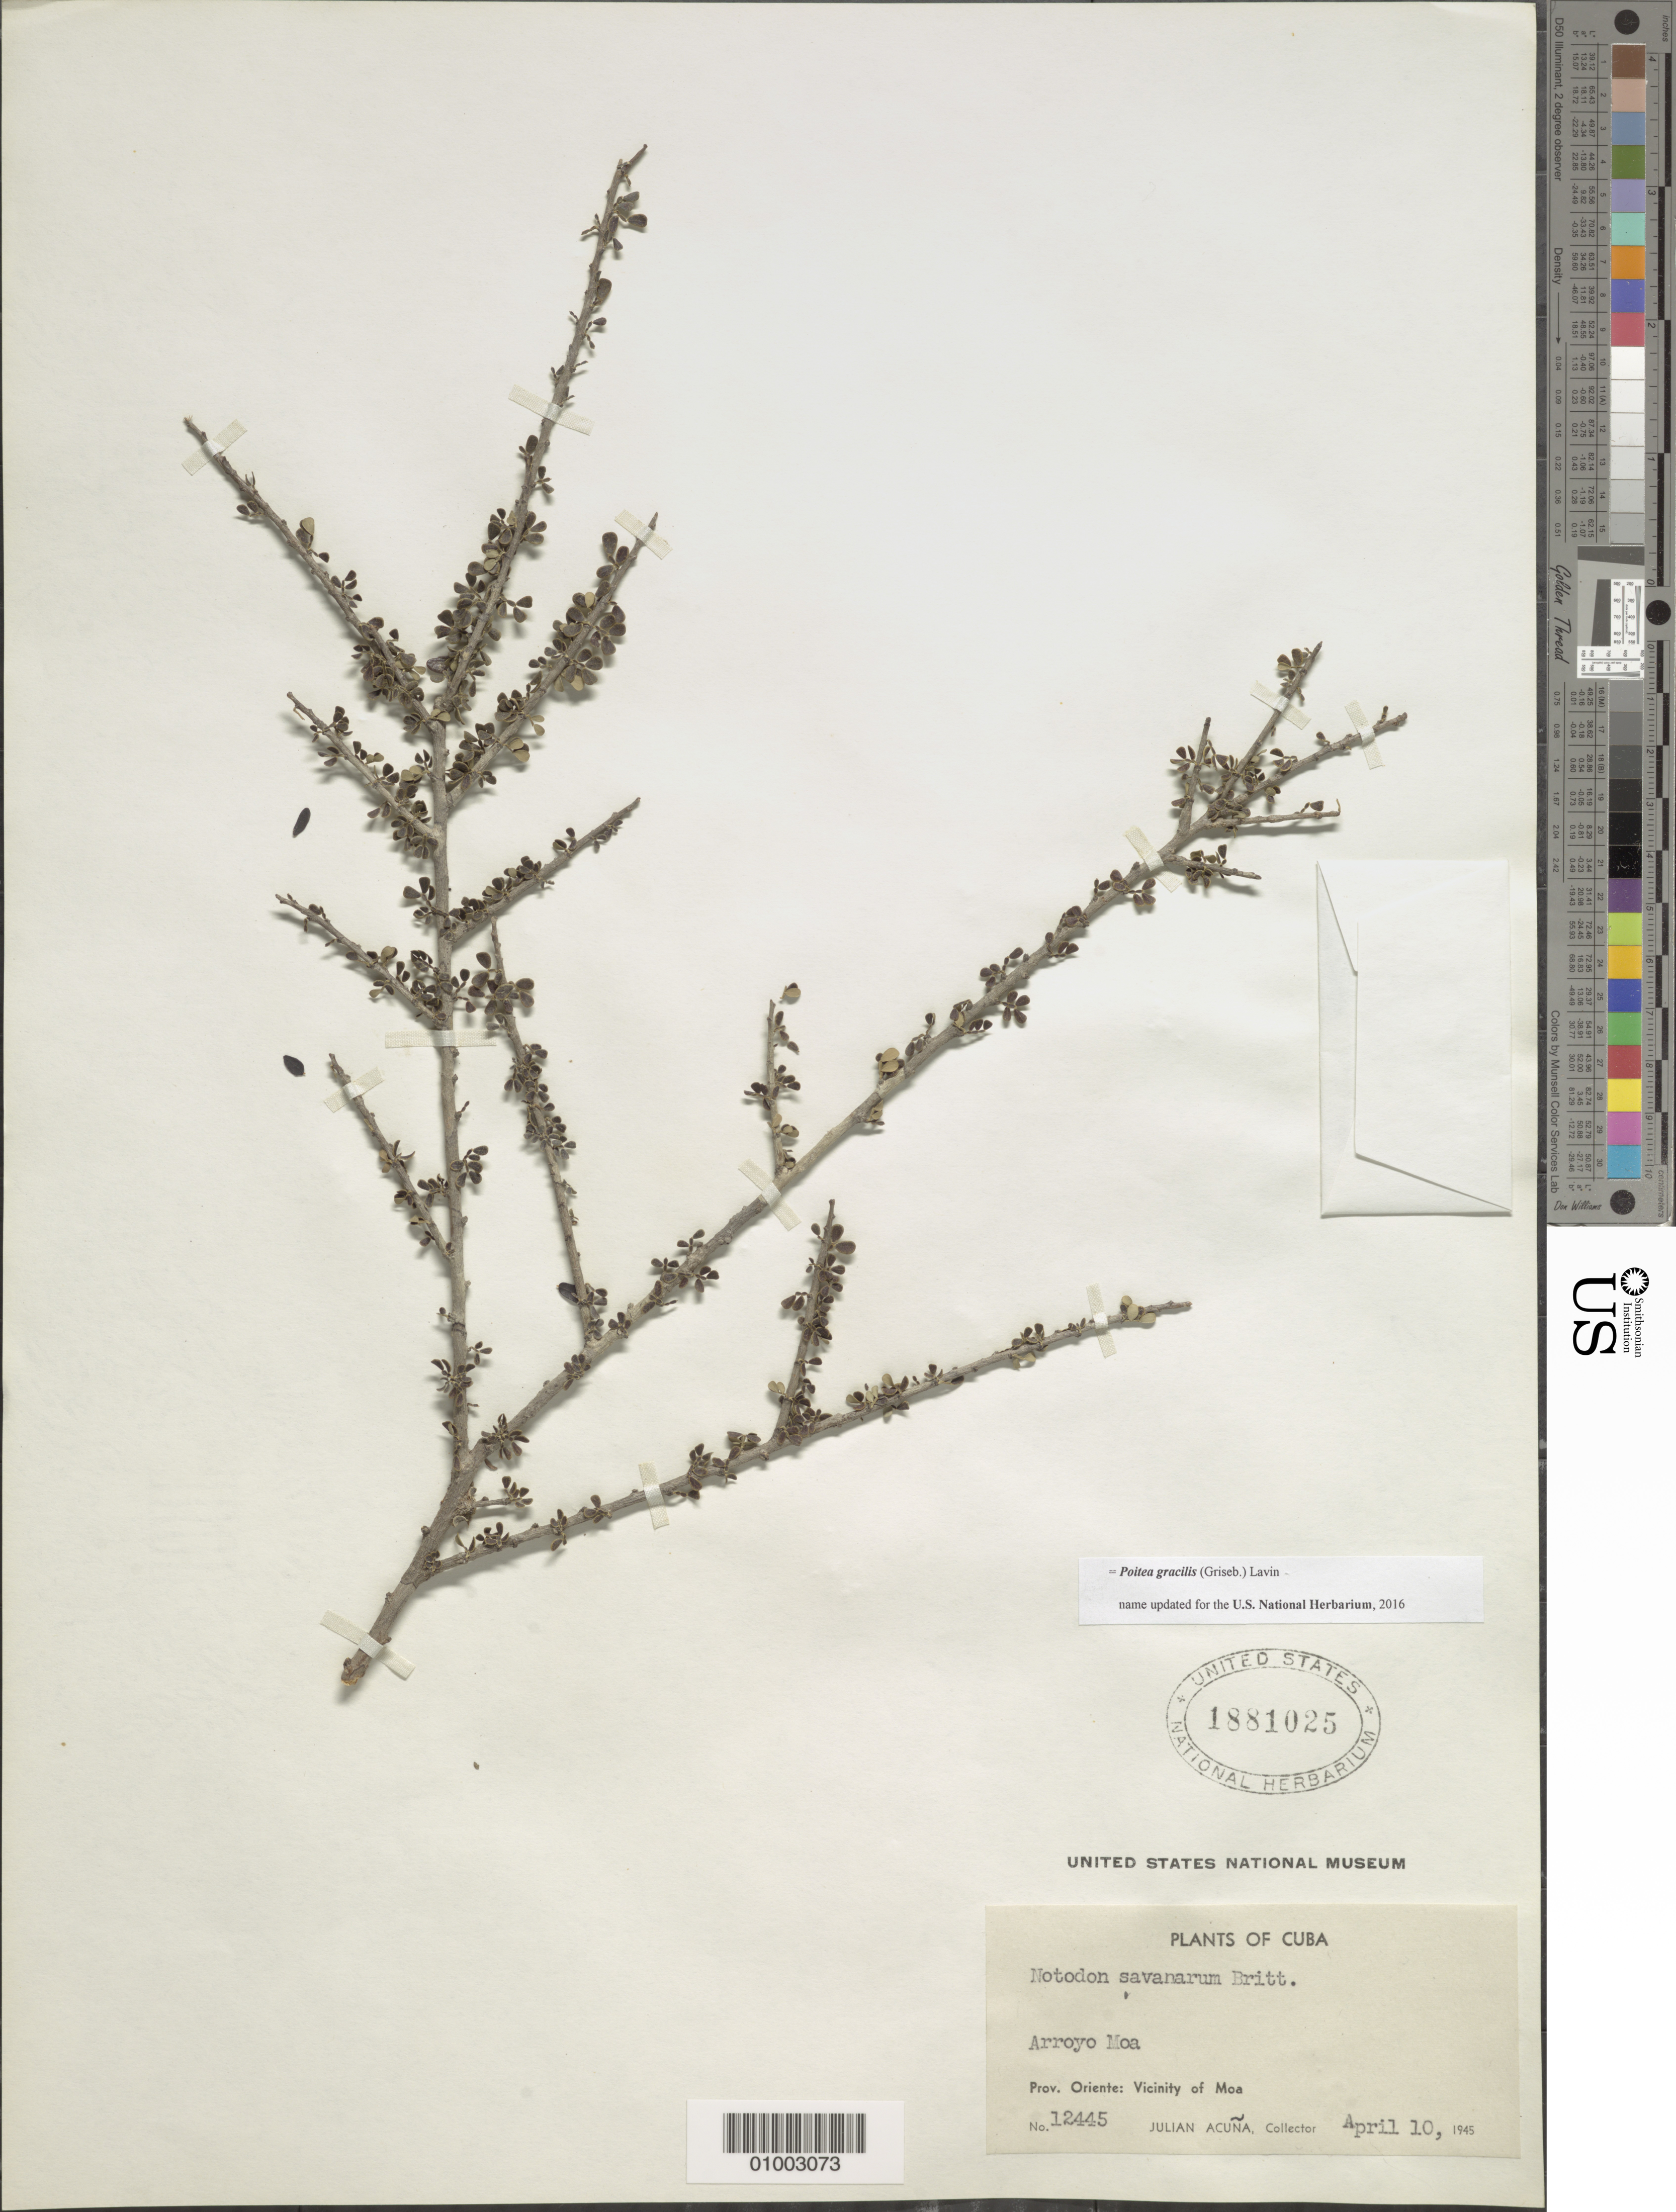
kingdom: Plantae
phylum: Tracheophyta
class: Magnoliopsida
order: Fabales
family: Fabaceae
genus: Poitea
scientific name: Poitea gracilis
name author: (Griseb.) Lavin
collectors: J. Acuña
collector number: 12445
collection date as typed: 10 Apr 1945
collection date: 1945-04-10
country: Cuba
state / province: Holguín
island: Cuba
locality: Vicinity of Moa [Oriente], Arroyo Moa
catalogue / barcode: US 1881025